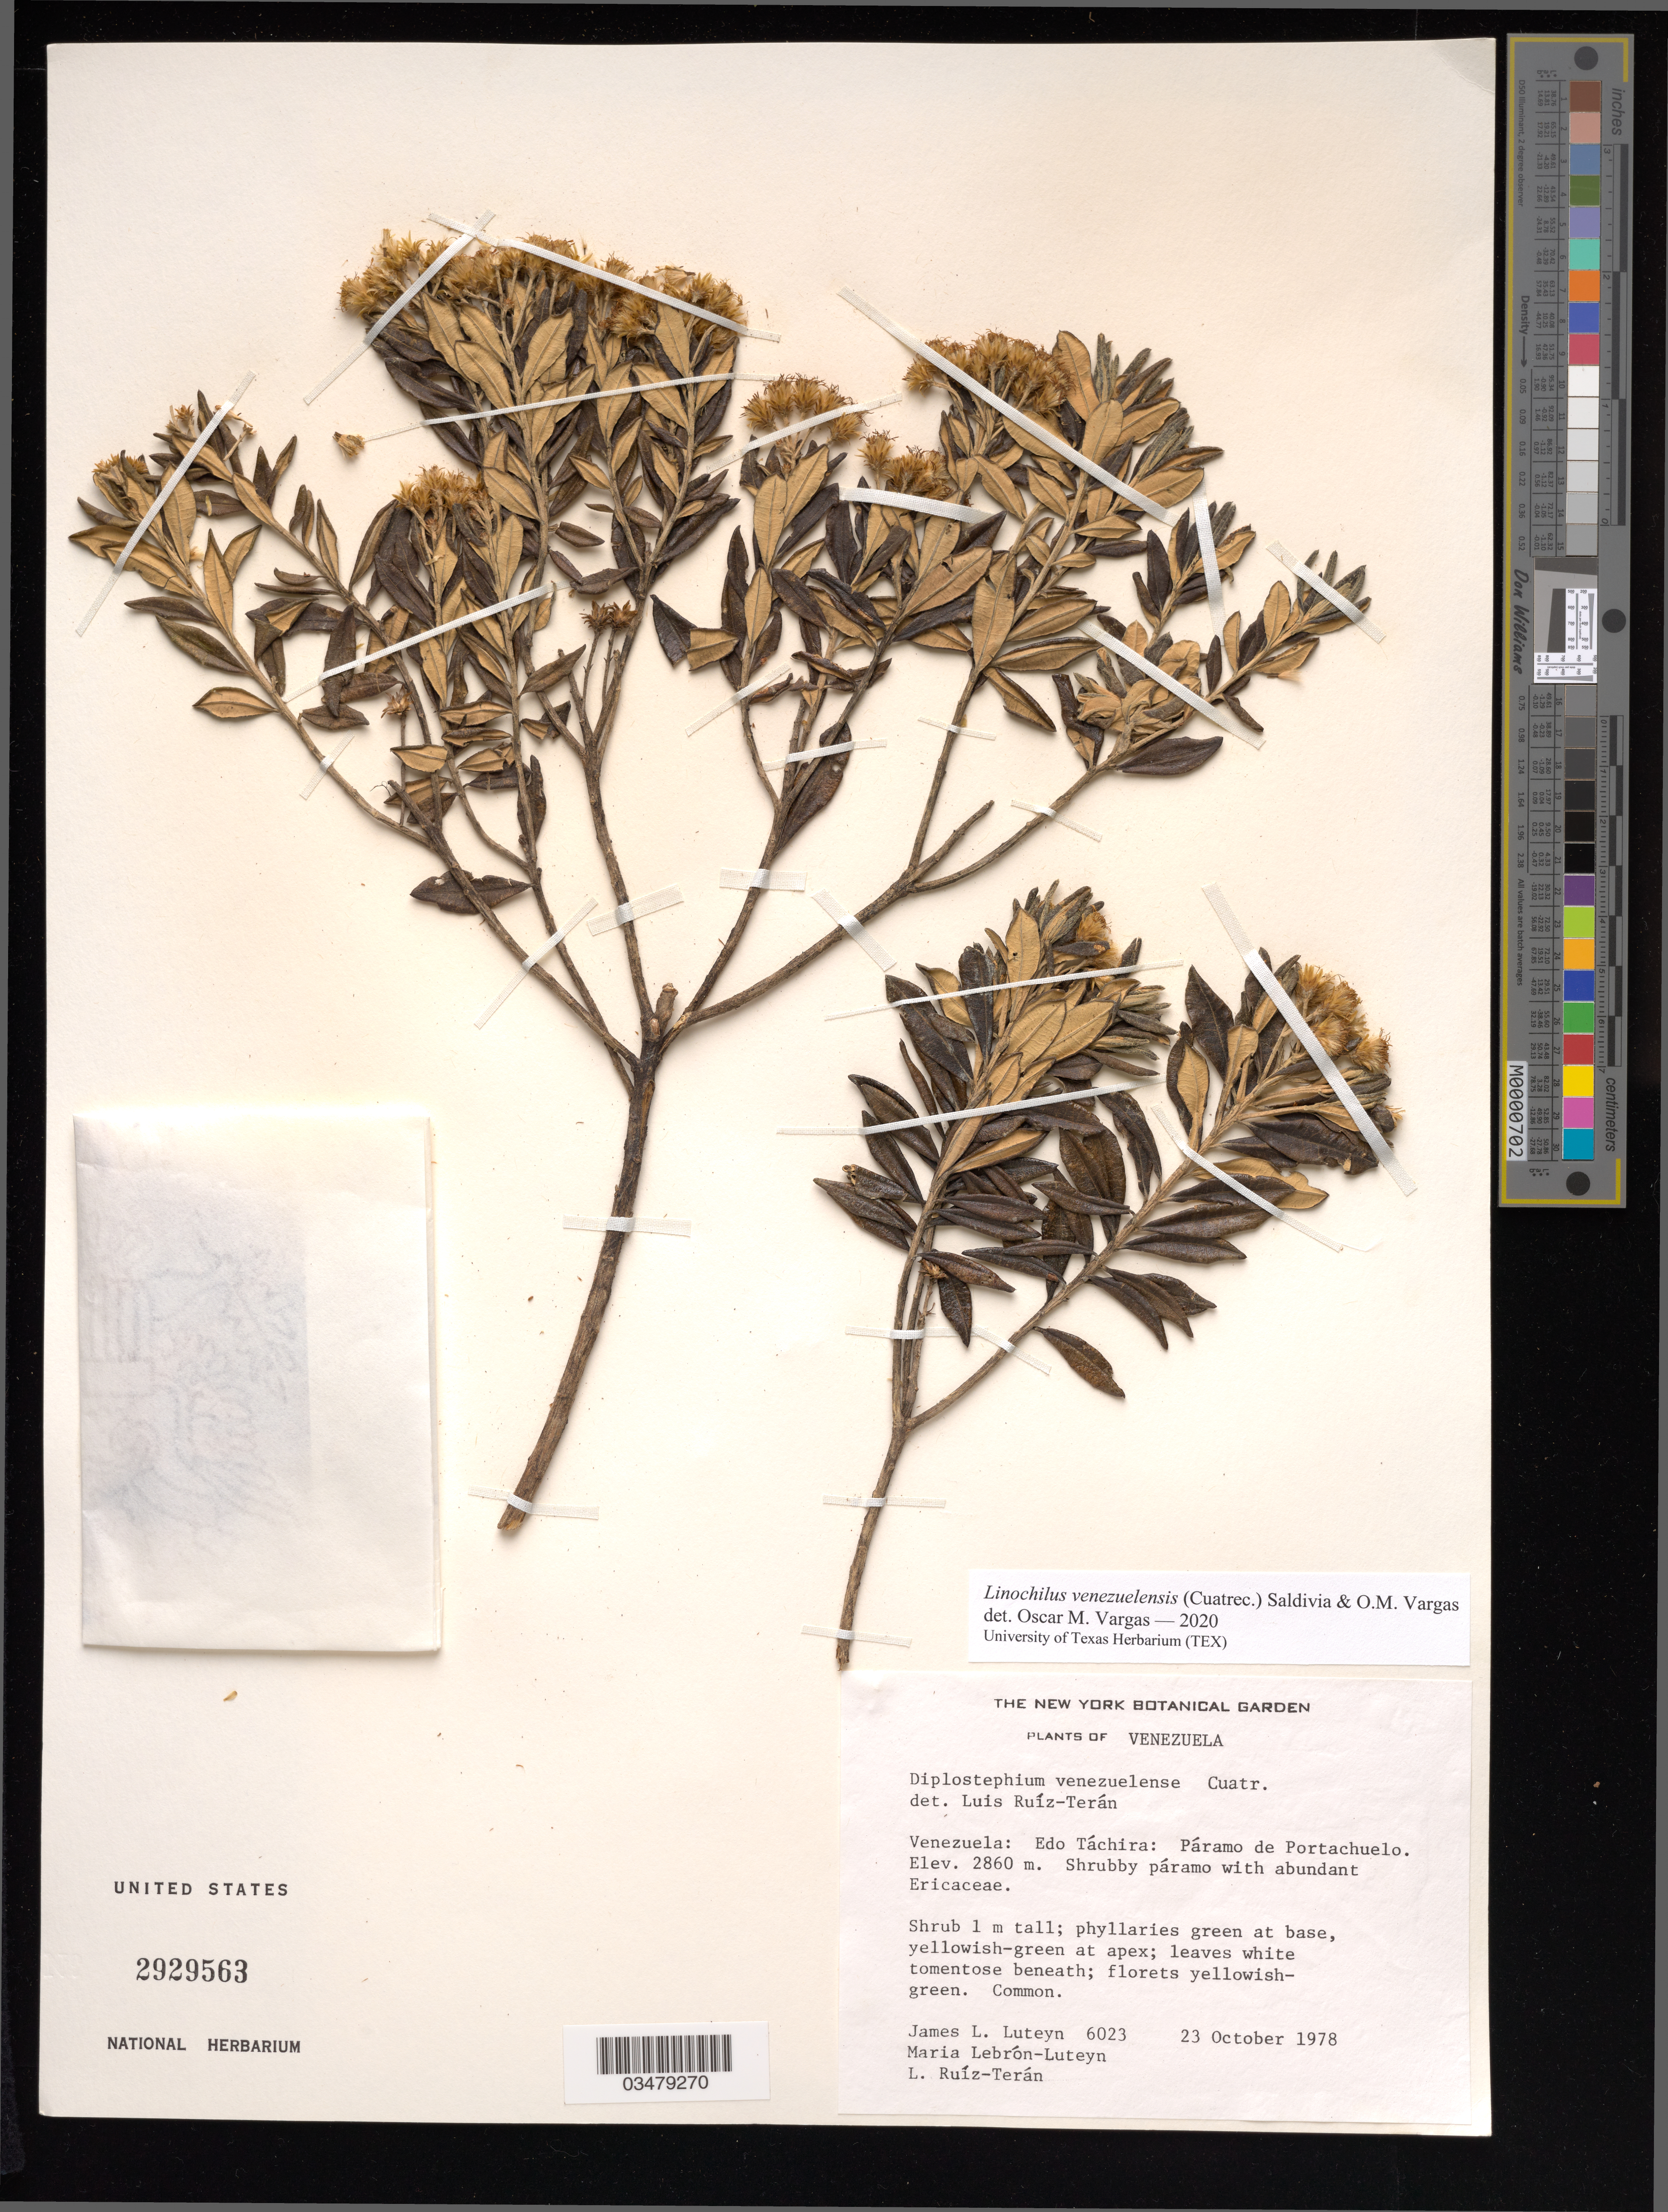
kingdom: Plantae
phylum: Tracheophyta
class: Magnoliopsida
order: Asterales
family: Asteraceae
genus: Linochilus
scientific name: Linochilus venezuelensis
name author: (Cuatrec.) Saldivia & O.M. Vargas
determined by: Vargas, Oscar M.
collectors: J. L. Luteyn, M. L. Lebrón-Luteyn & L. E. Ruíz-Terán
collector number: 6023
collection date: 1978-10-23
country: Venezuela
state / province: Tachira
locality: Páramo de Portachuelo.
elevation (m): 2860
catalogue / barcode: US 2929563